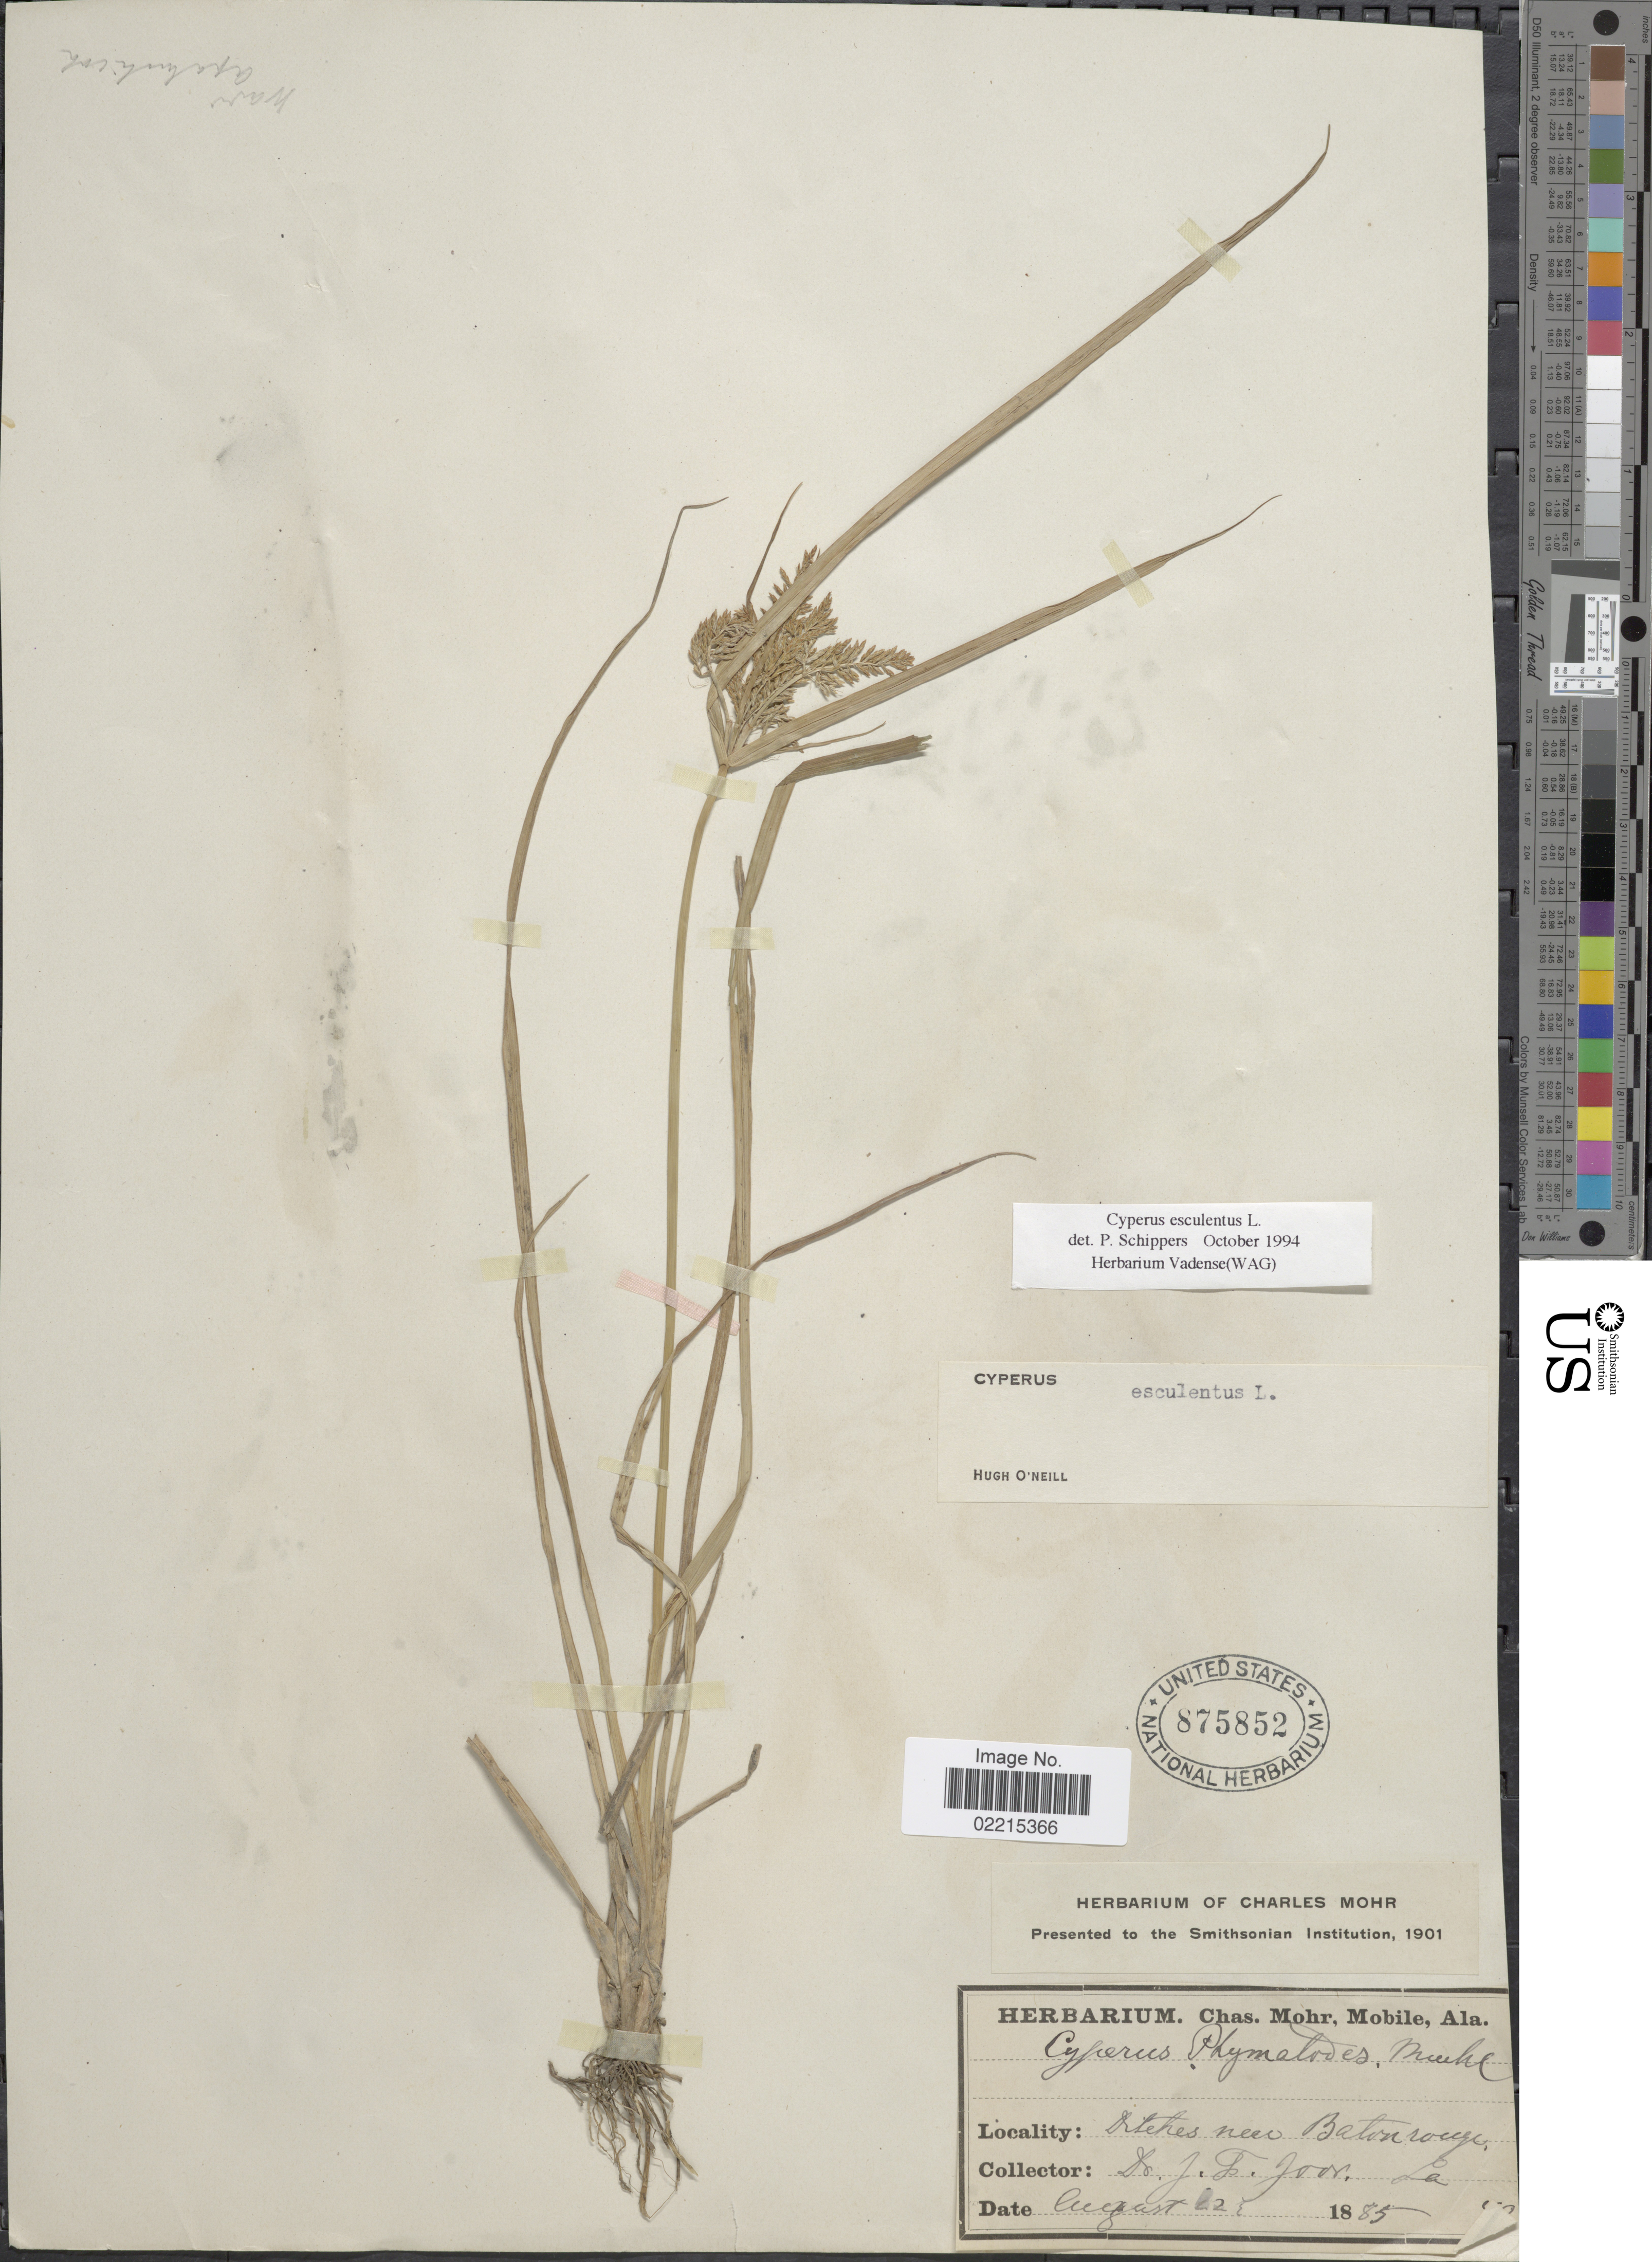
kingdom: Plantae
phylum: Tracheophyta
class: Liliopsida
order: Poales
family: Cyperaceae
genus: Cyperus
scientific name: Cyperus esculentus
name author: L.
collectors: J. F. Joor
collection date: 1885-08-22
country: United States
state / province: Louisiana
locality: Near Baton Rouge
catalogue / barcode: US 875852